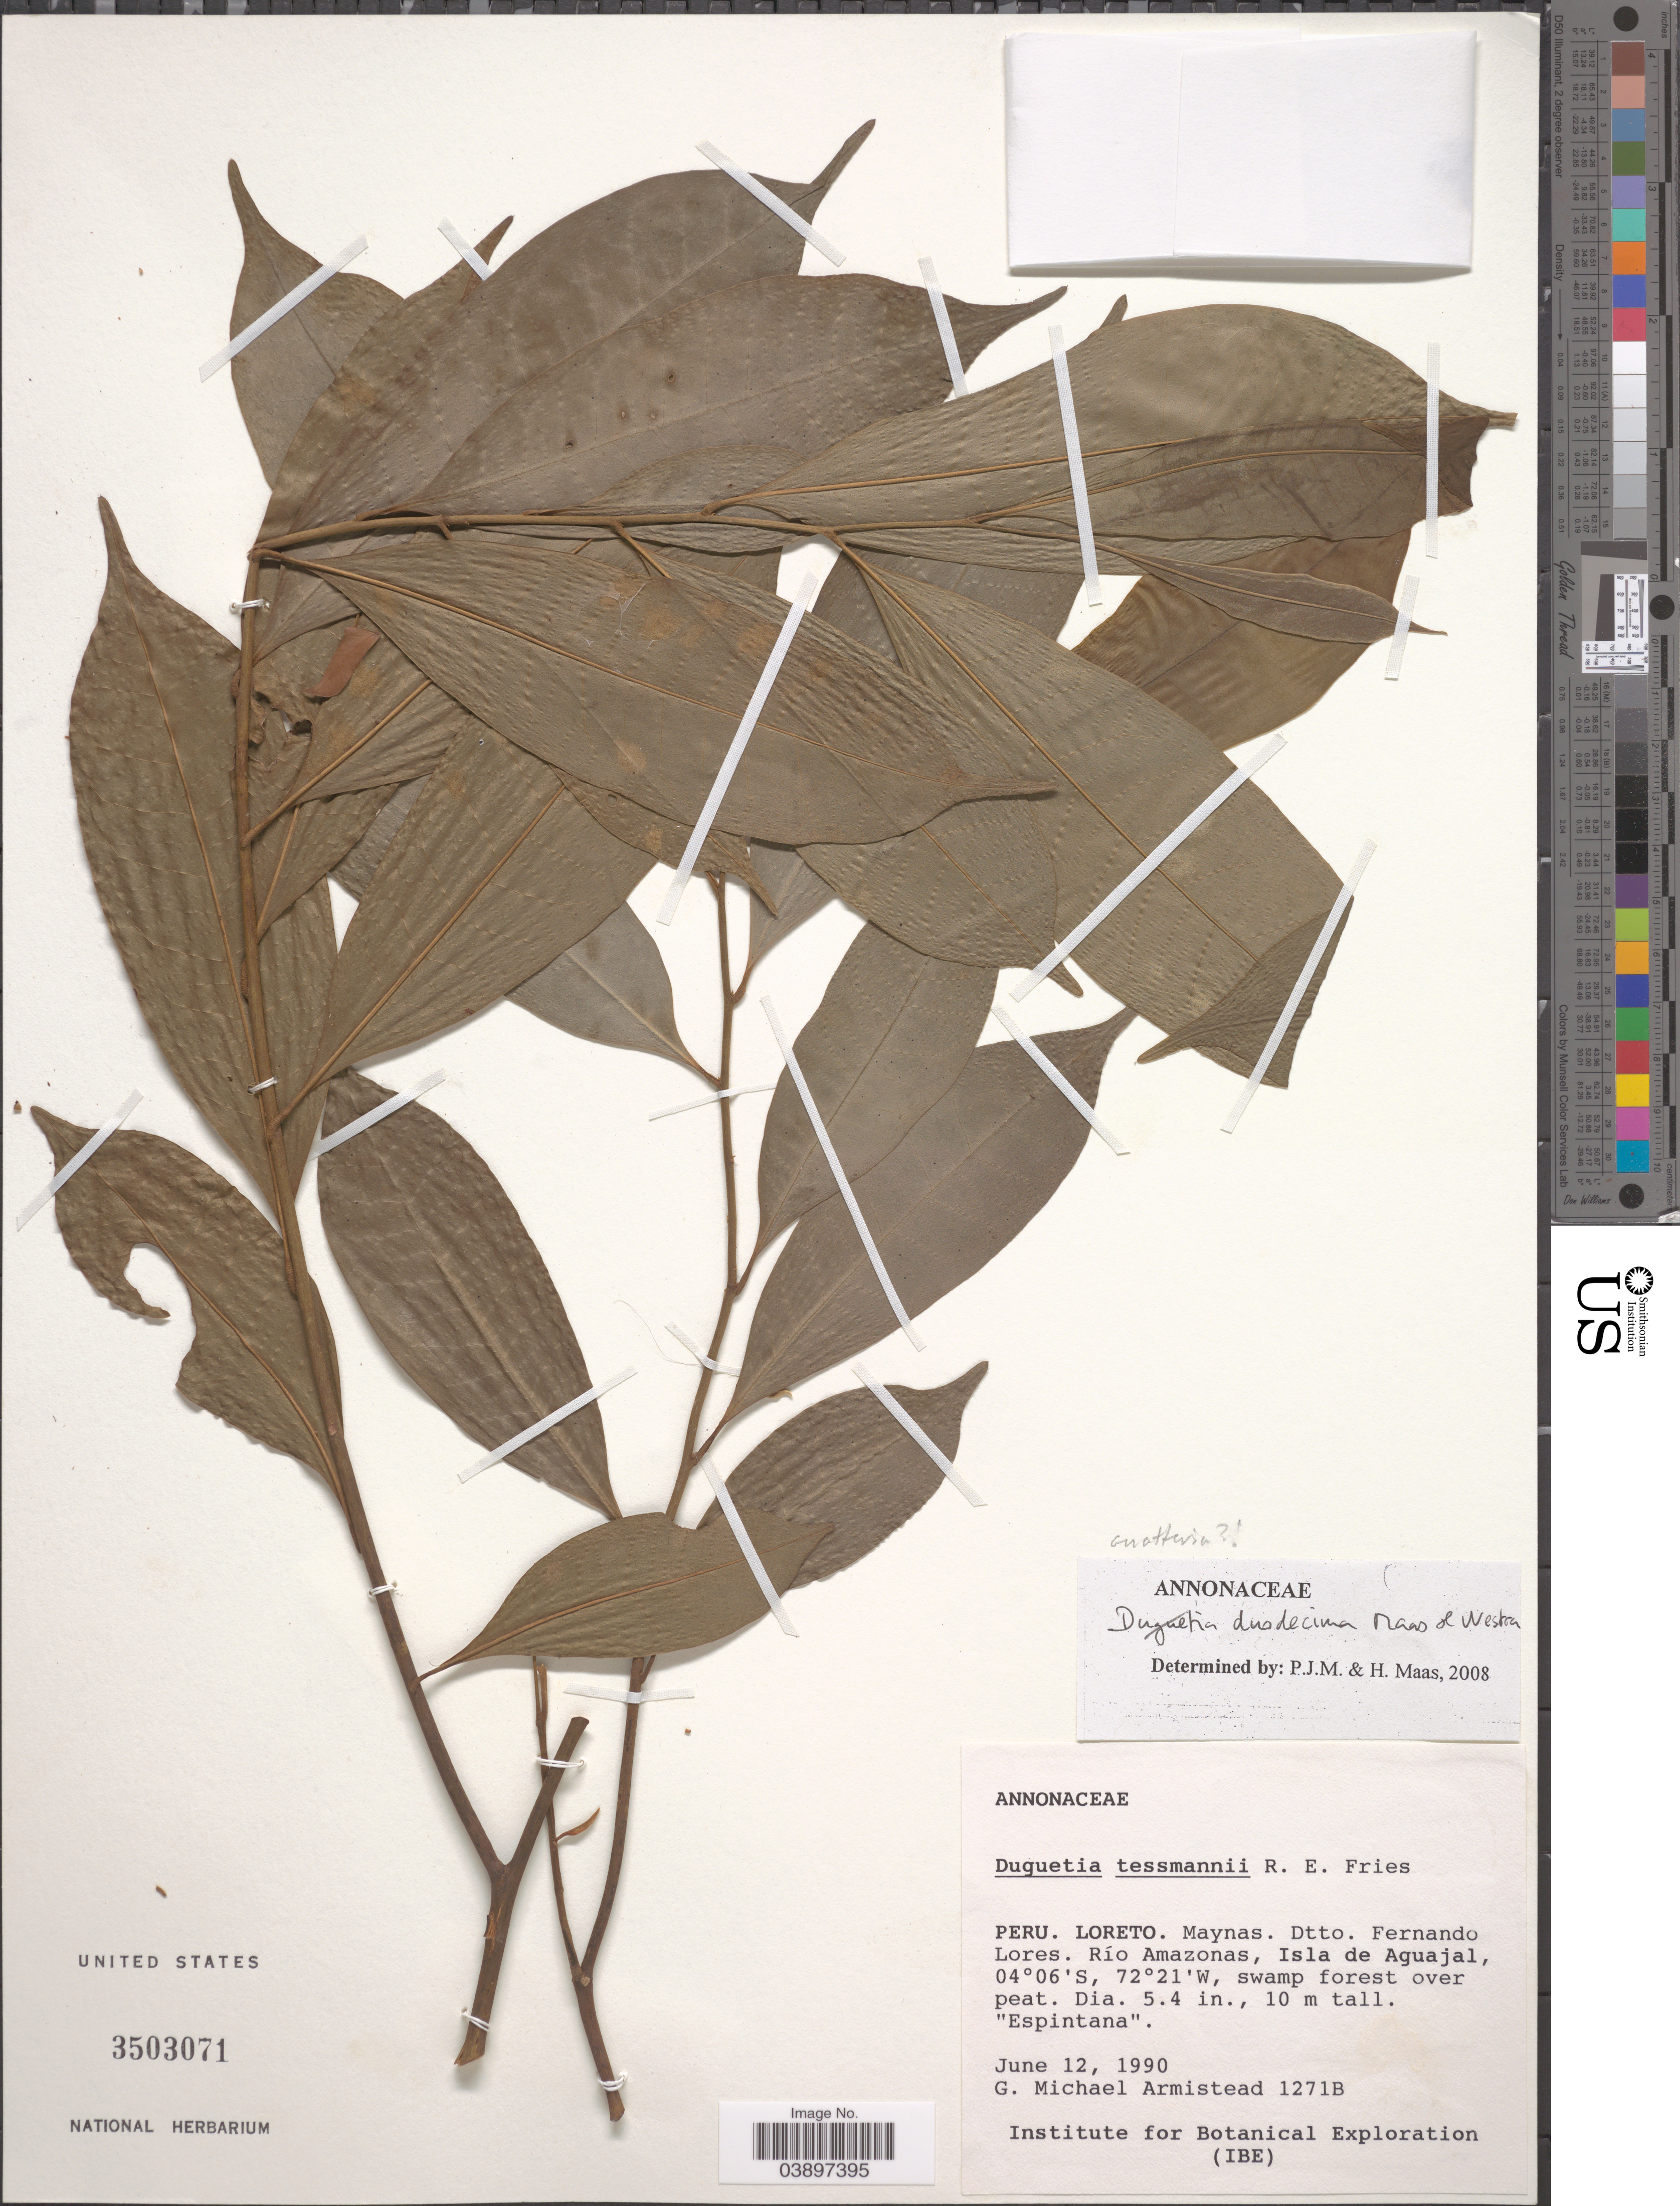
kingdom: Plantae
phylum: Tracheophyta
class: Magnoliopsida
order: Magnoliales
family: Annonaceae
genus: Guatteria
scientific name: Guatteria duodecima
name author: Maas & Westra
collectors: G. Armistead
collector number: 1271B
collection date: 1990-06-12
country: Peru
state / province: Loreto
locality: Maynas. Dtto. Fernando Lores. Río Amazonas, Isla de Aguajal, swamp forest over peat.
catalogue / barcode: US 3503071